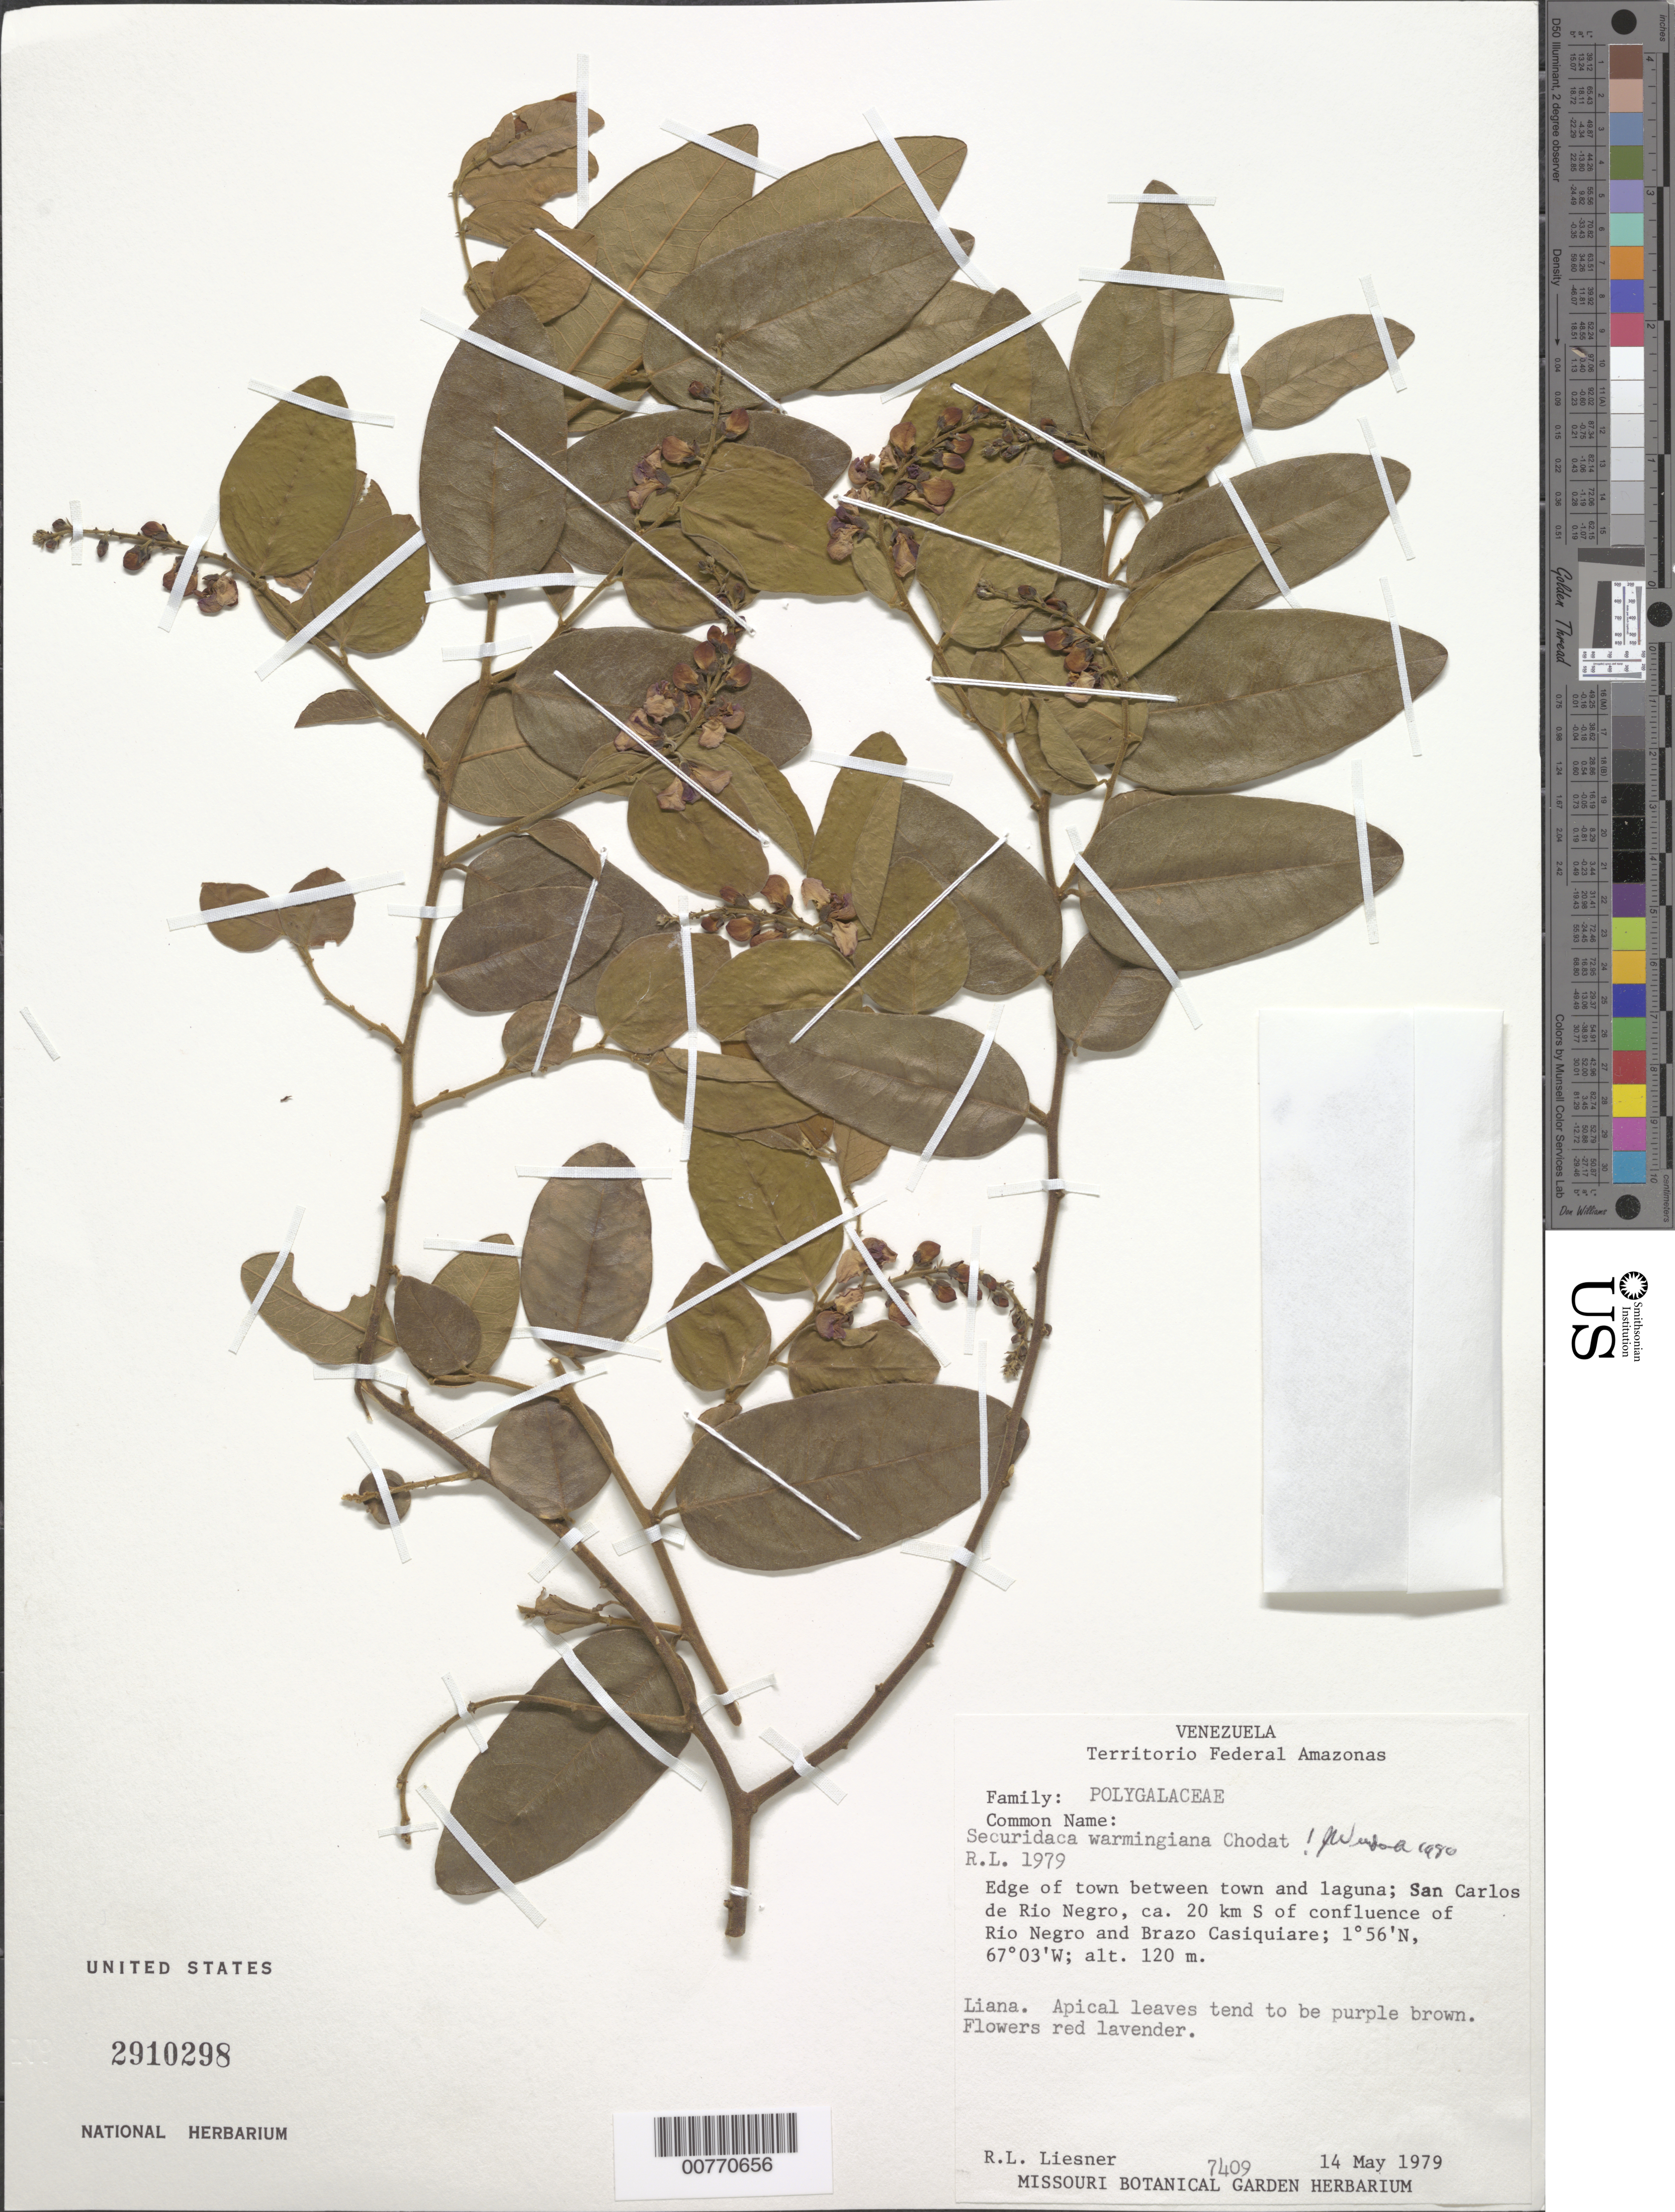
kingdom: Plantae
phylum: Tracheophyta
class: Magnoliopsida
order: Fabales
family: Polygalaceae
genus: Securidaca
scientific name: Securidaca warmingiana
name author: Chodat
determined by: Wurdack, John J., (US), US (UNITED STATES)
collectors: R. L. Liesner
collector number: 7409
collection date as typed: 12-May-79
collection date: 1979-05-12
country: Venezuela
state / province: Amazonas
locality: San Carlos de Río Negro, 20 km S of confluence of Río Negro & Brazo Casiquiare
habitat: Edge of town between town and laguna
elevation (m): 120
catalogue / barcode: US 2910298